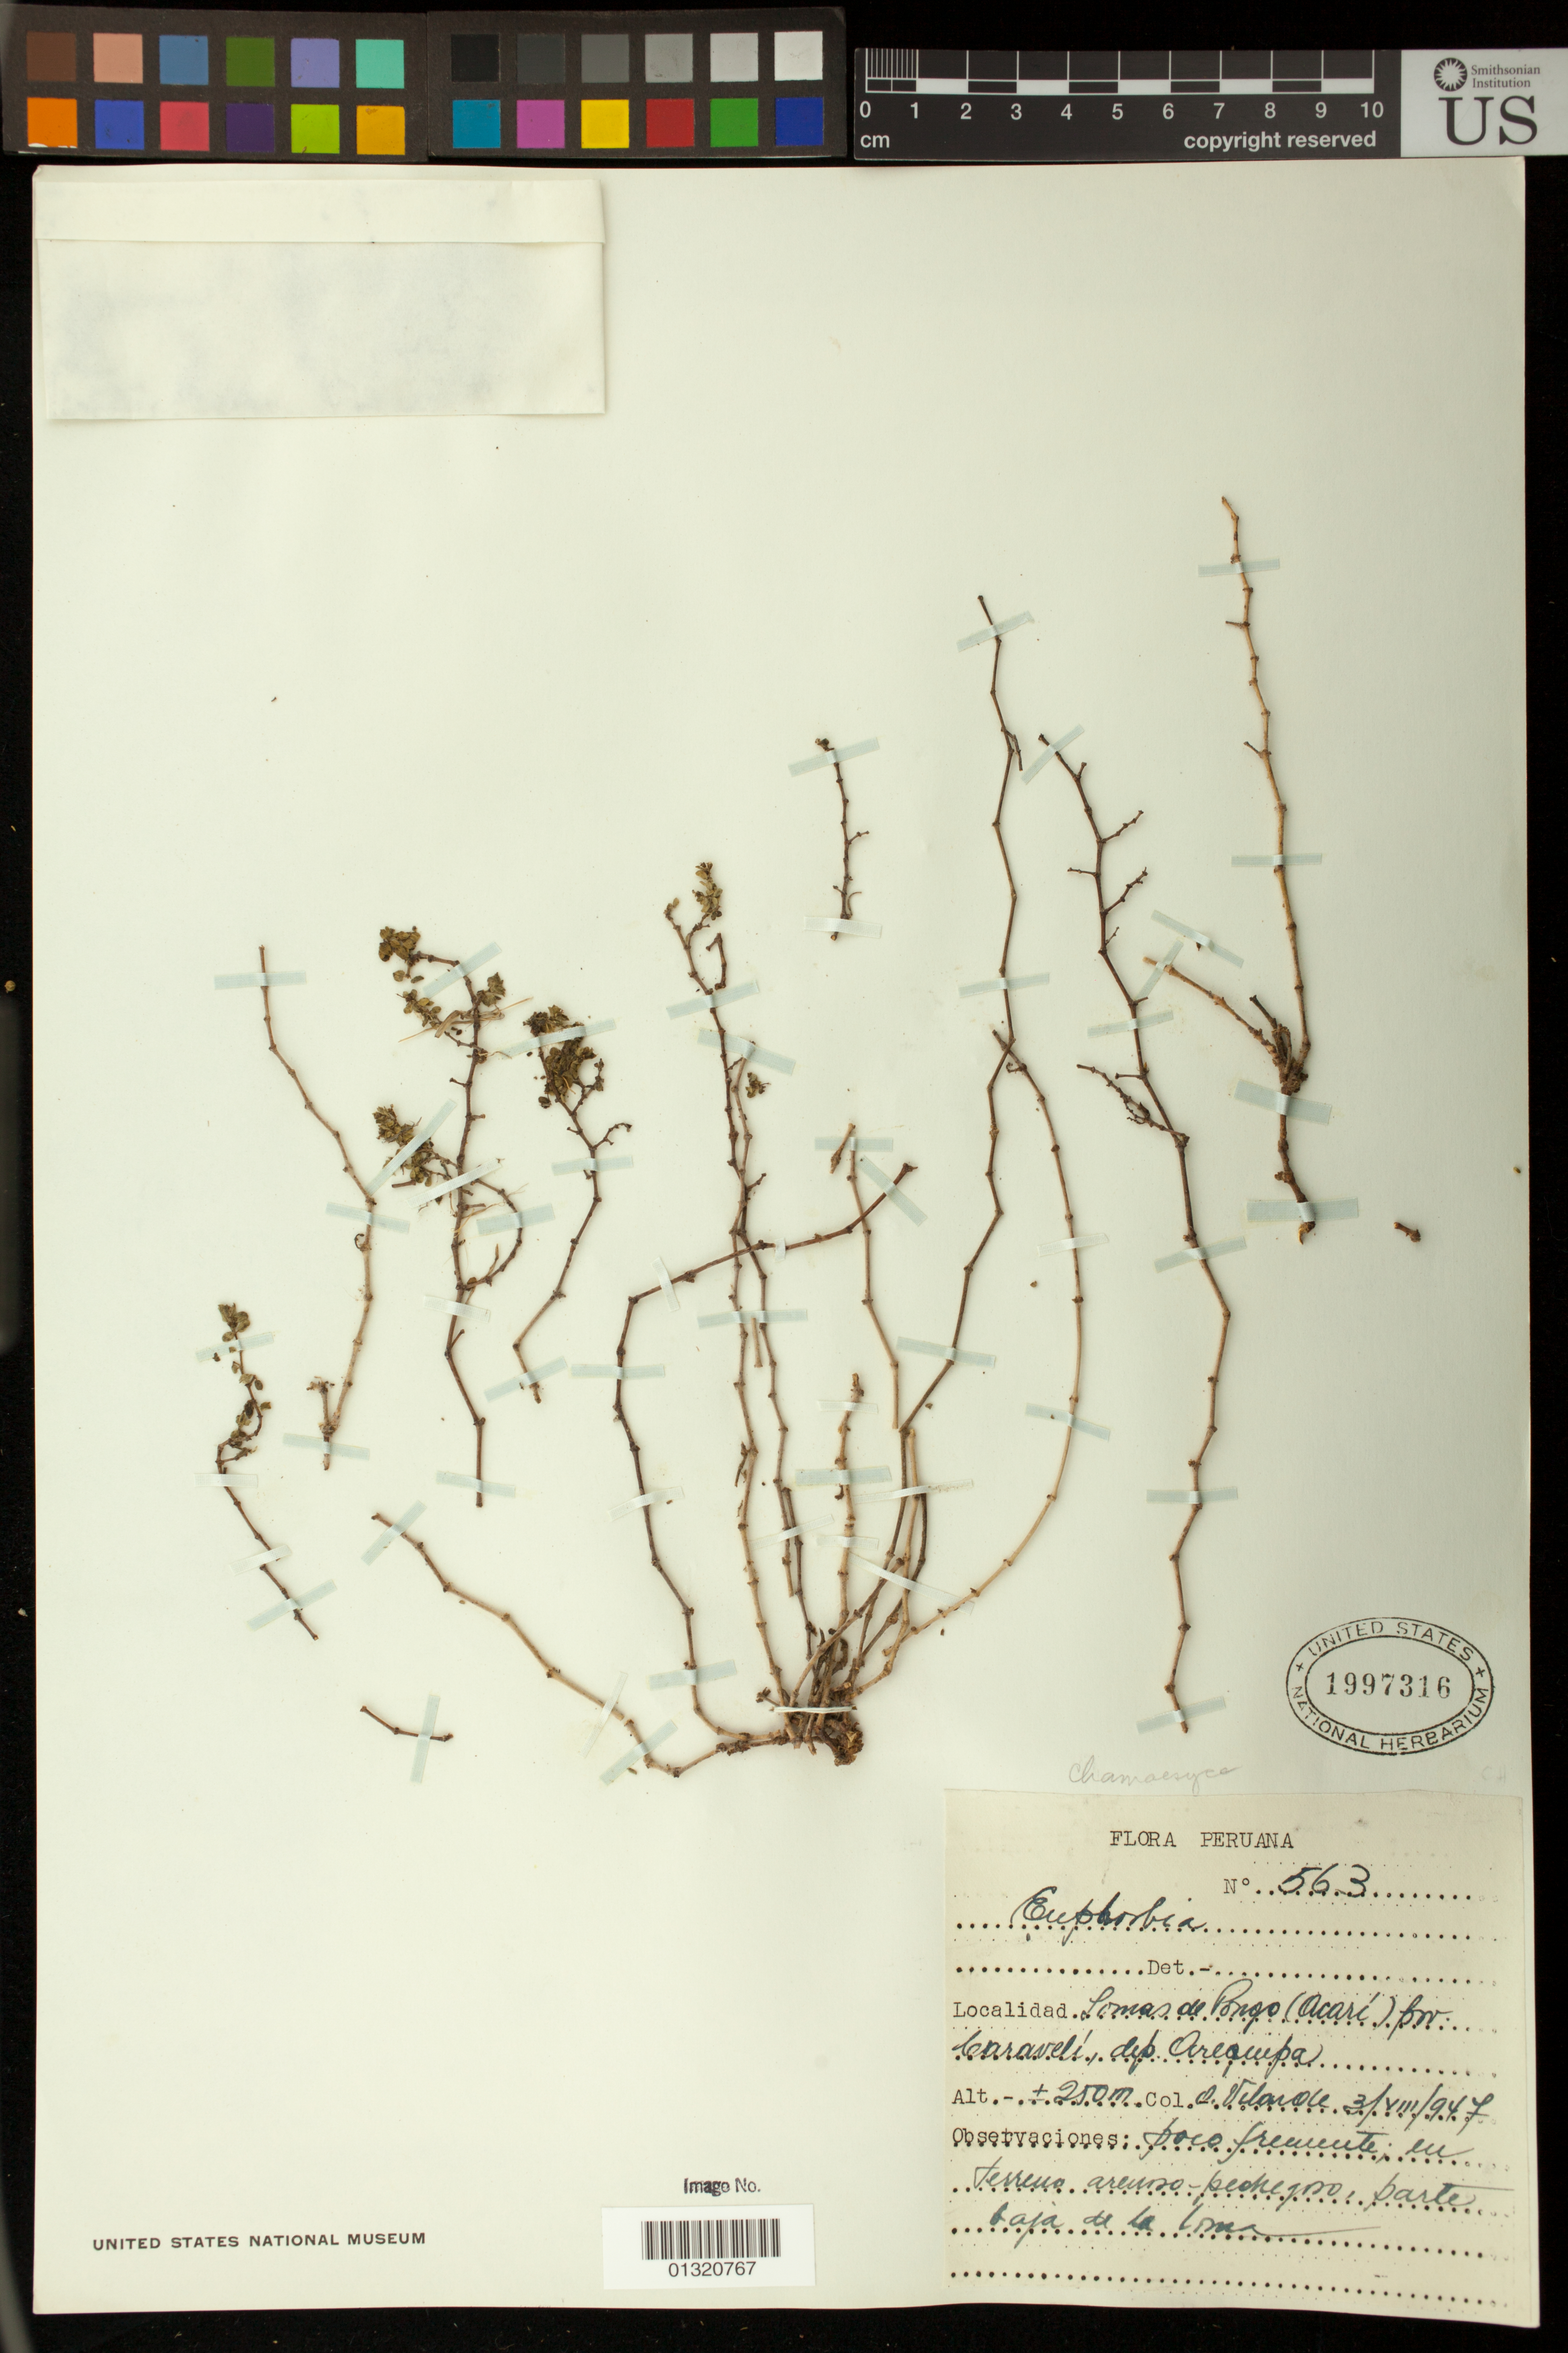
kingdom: Plantae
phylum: Tracheophyta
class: Magnoliopsida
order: Malpighiales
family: Euphorbiaceae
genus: Euphorbia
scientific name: Euphorbia sp.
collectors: O. Velarde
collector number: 563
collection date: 1947-08-03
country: Peru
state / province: Arequipa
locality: Lomas de Pongo (Acari) prov Caraveli [Provincia de Caraveli]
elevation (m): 250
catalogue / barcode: US 1997316